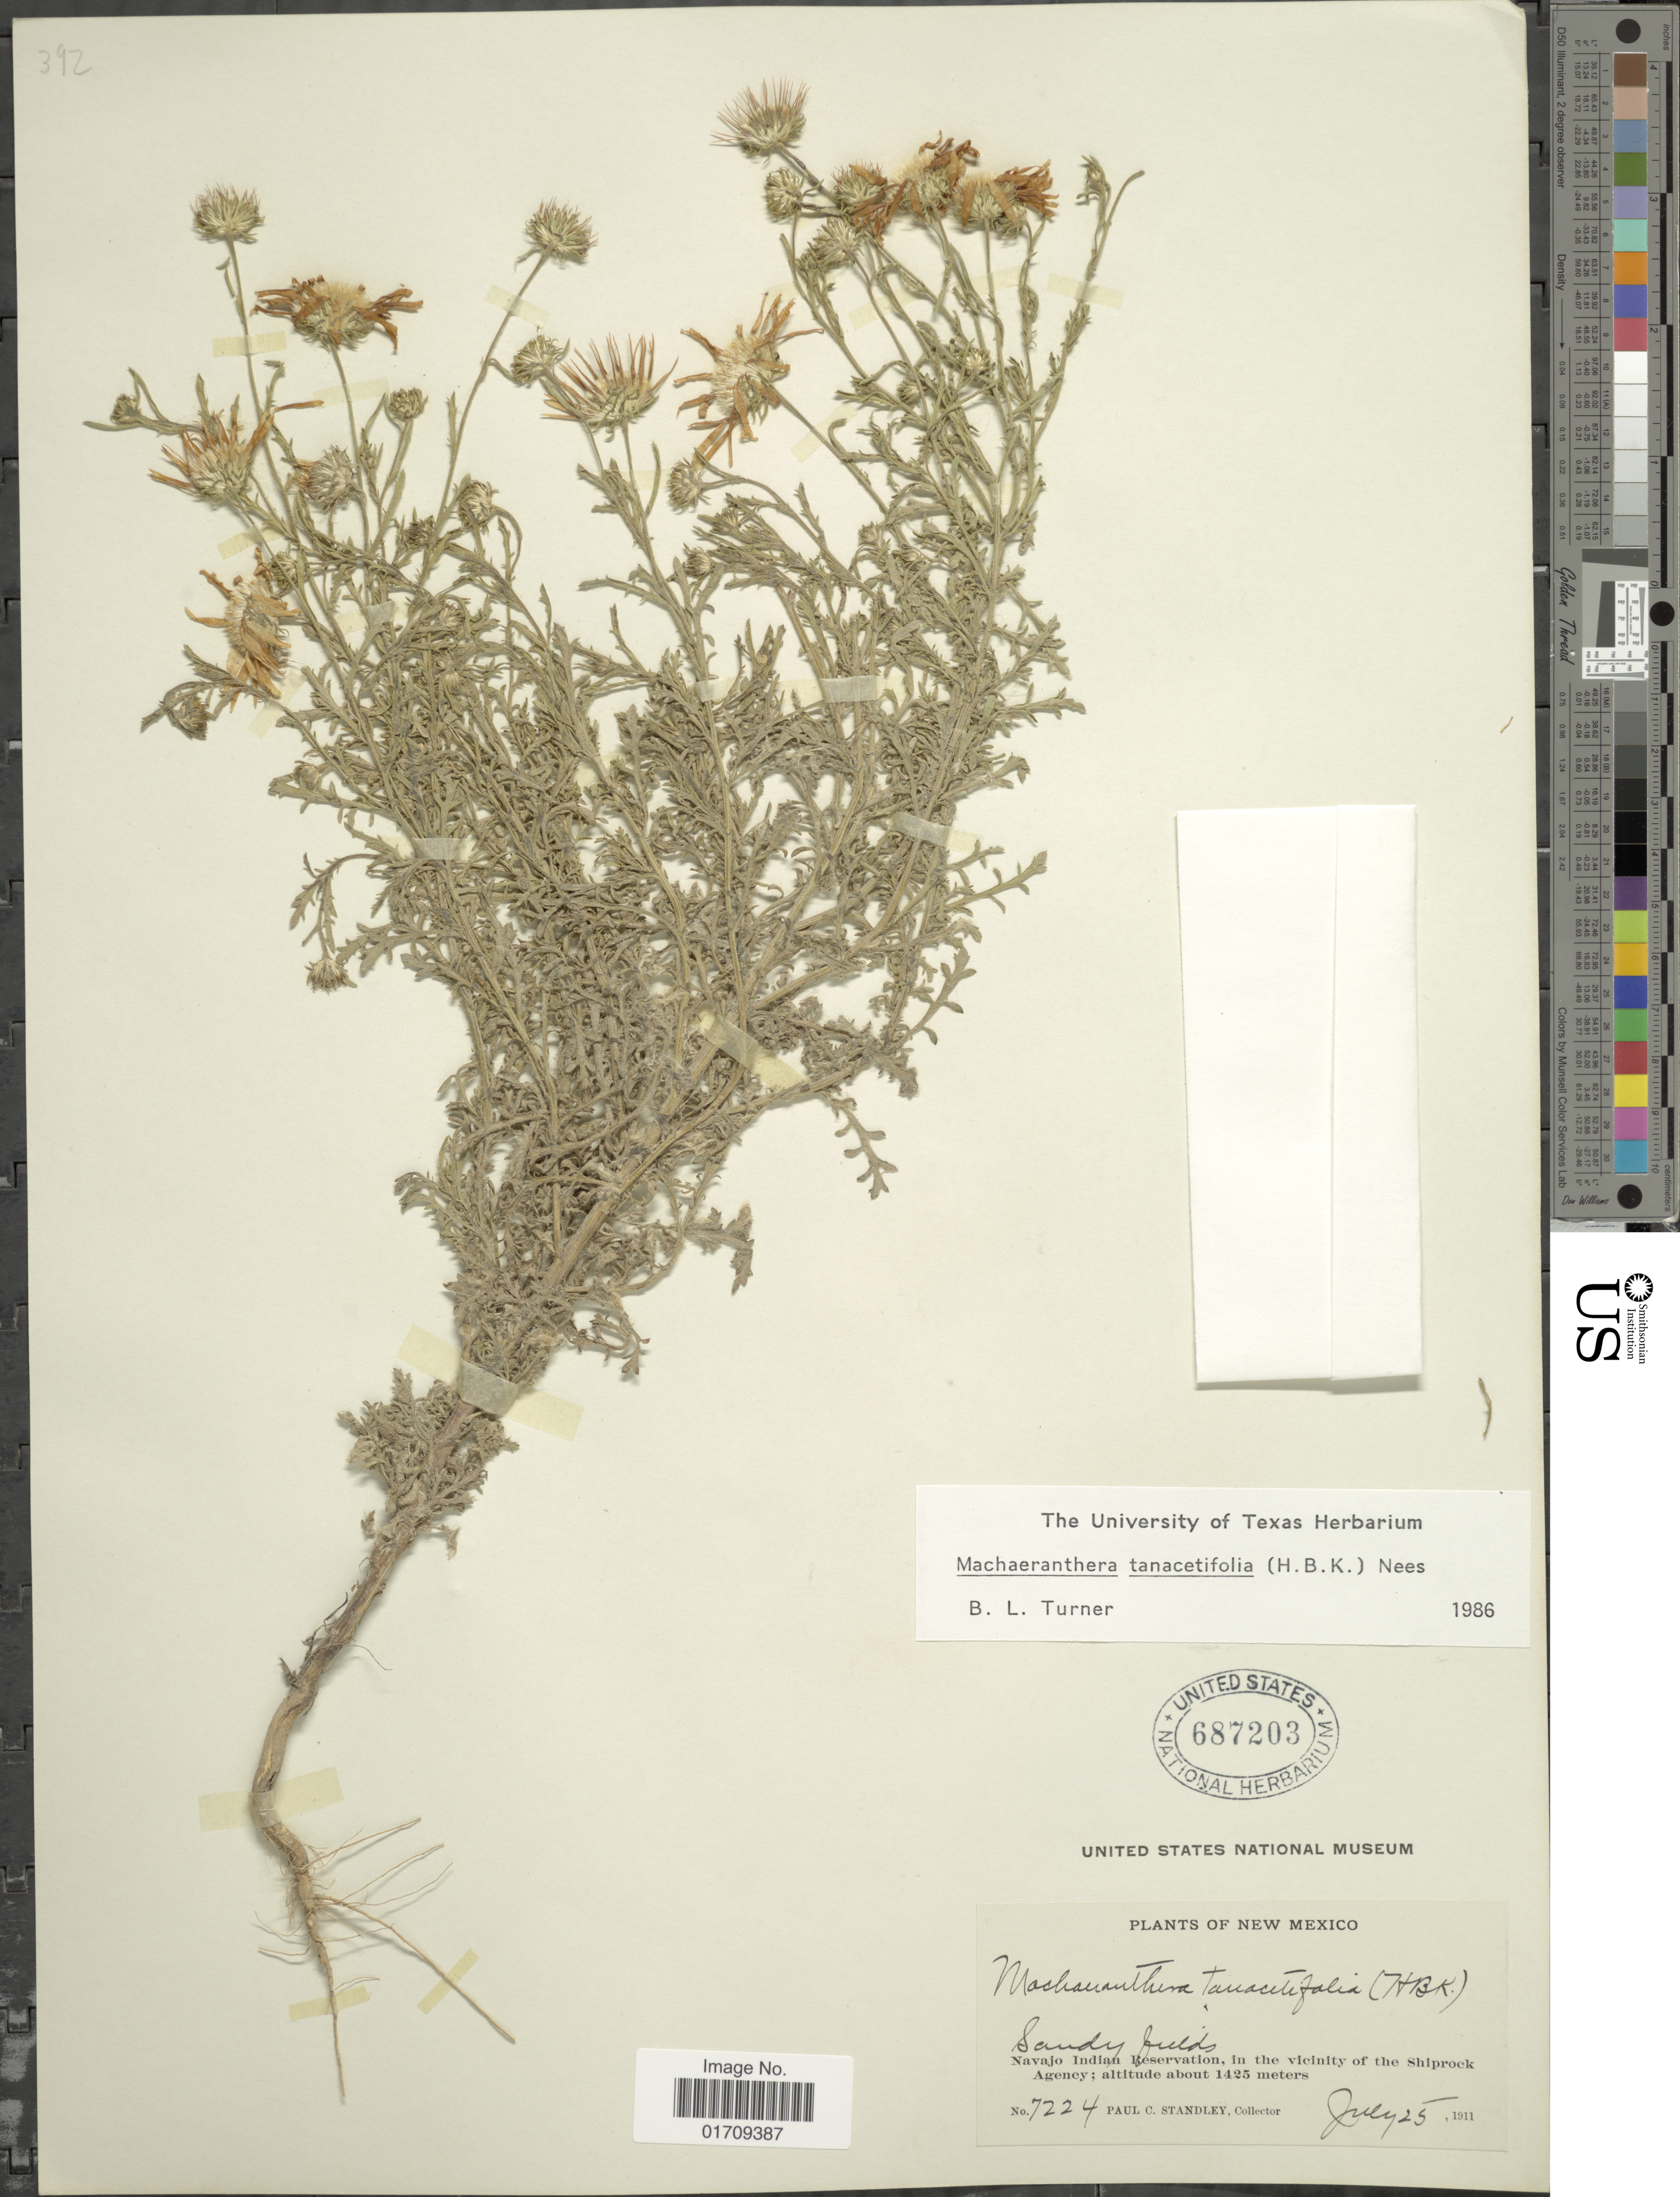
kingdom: Plantae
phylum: Tracheophyta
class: Magnoliopsida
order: Asterales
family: Asteraceae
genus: Machaeranthera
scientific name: Machaeranthera tanacetifolia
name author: (Kunth) Nees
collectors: P. C. Standley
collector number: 7224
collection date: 1911-07-25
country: United States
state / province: New Mexico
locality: Navajo Indian Reservation, in the vicinity of the Shiprock Agency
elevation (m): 1425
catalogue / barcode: US 687203